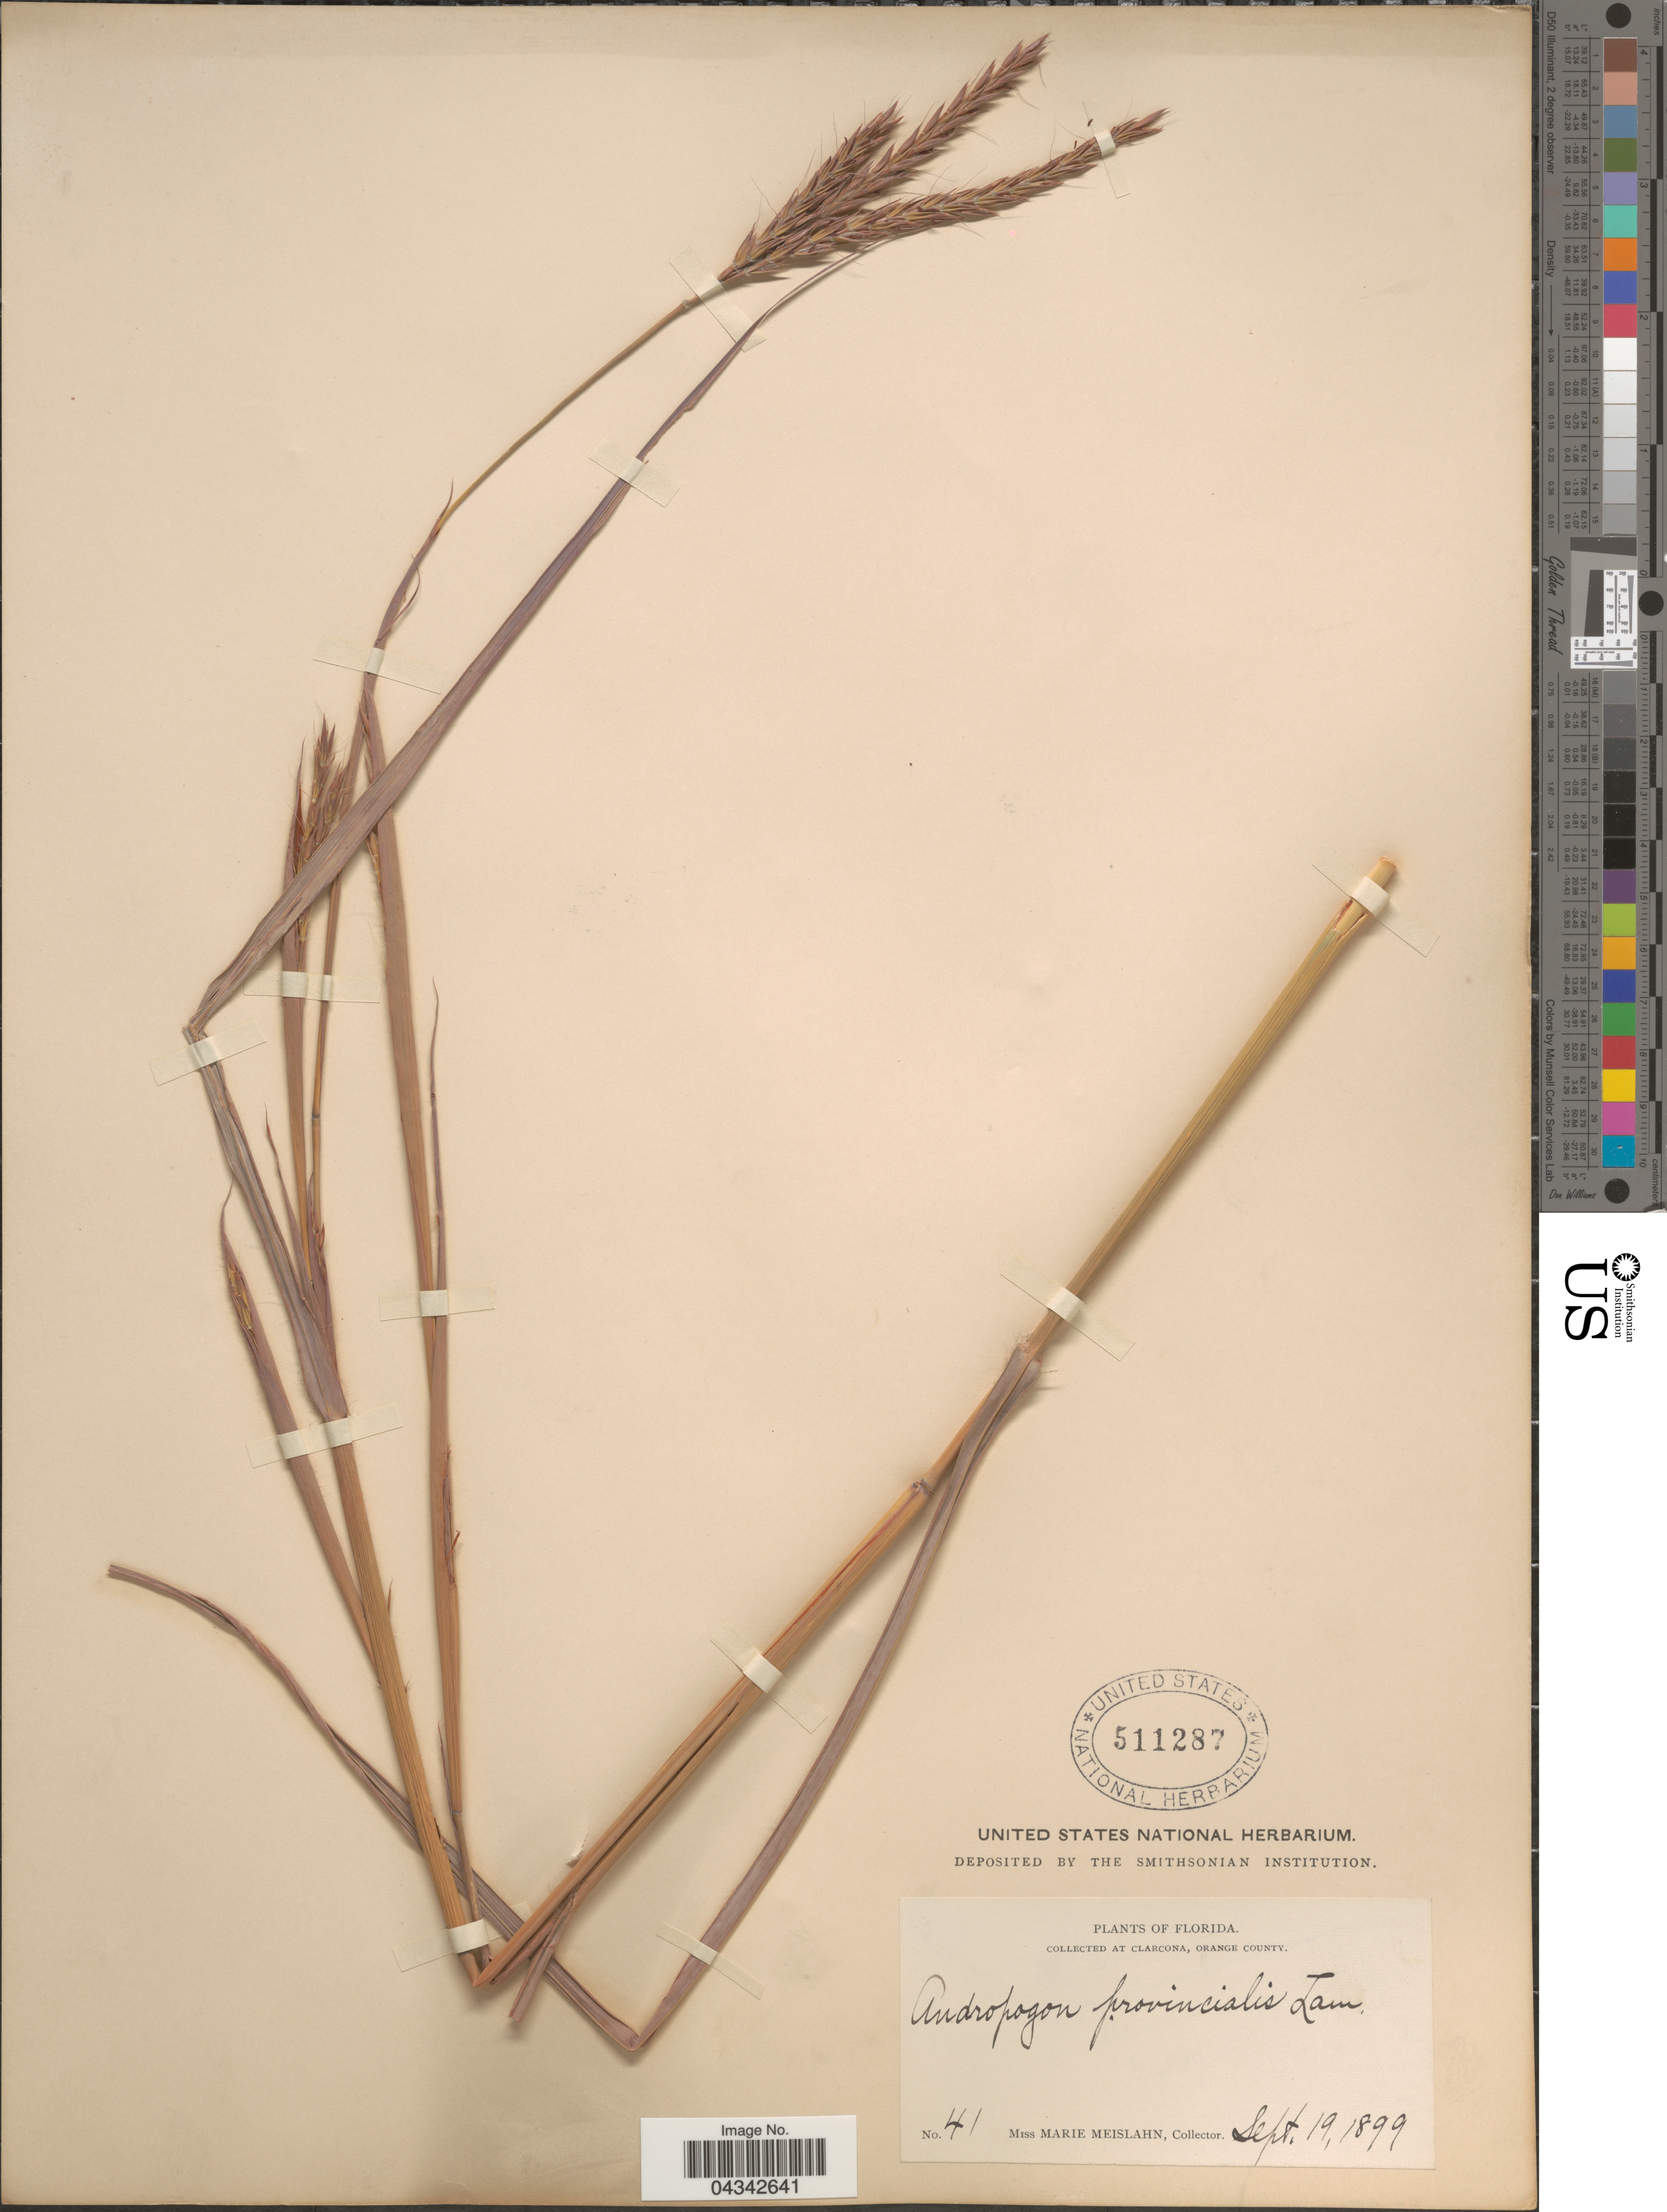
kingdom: Plantae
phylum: Tracheophyta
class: Liliopsida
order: Poales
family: Poaceae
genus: Andropogon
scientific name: Andropogon gerardii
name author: Vitman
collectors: M. Meislahn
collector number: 41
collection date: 1899-09-19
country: United States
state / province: Florida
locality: At Clarcona, Orange County.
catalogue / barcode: US 511287